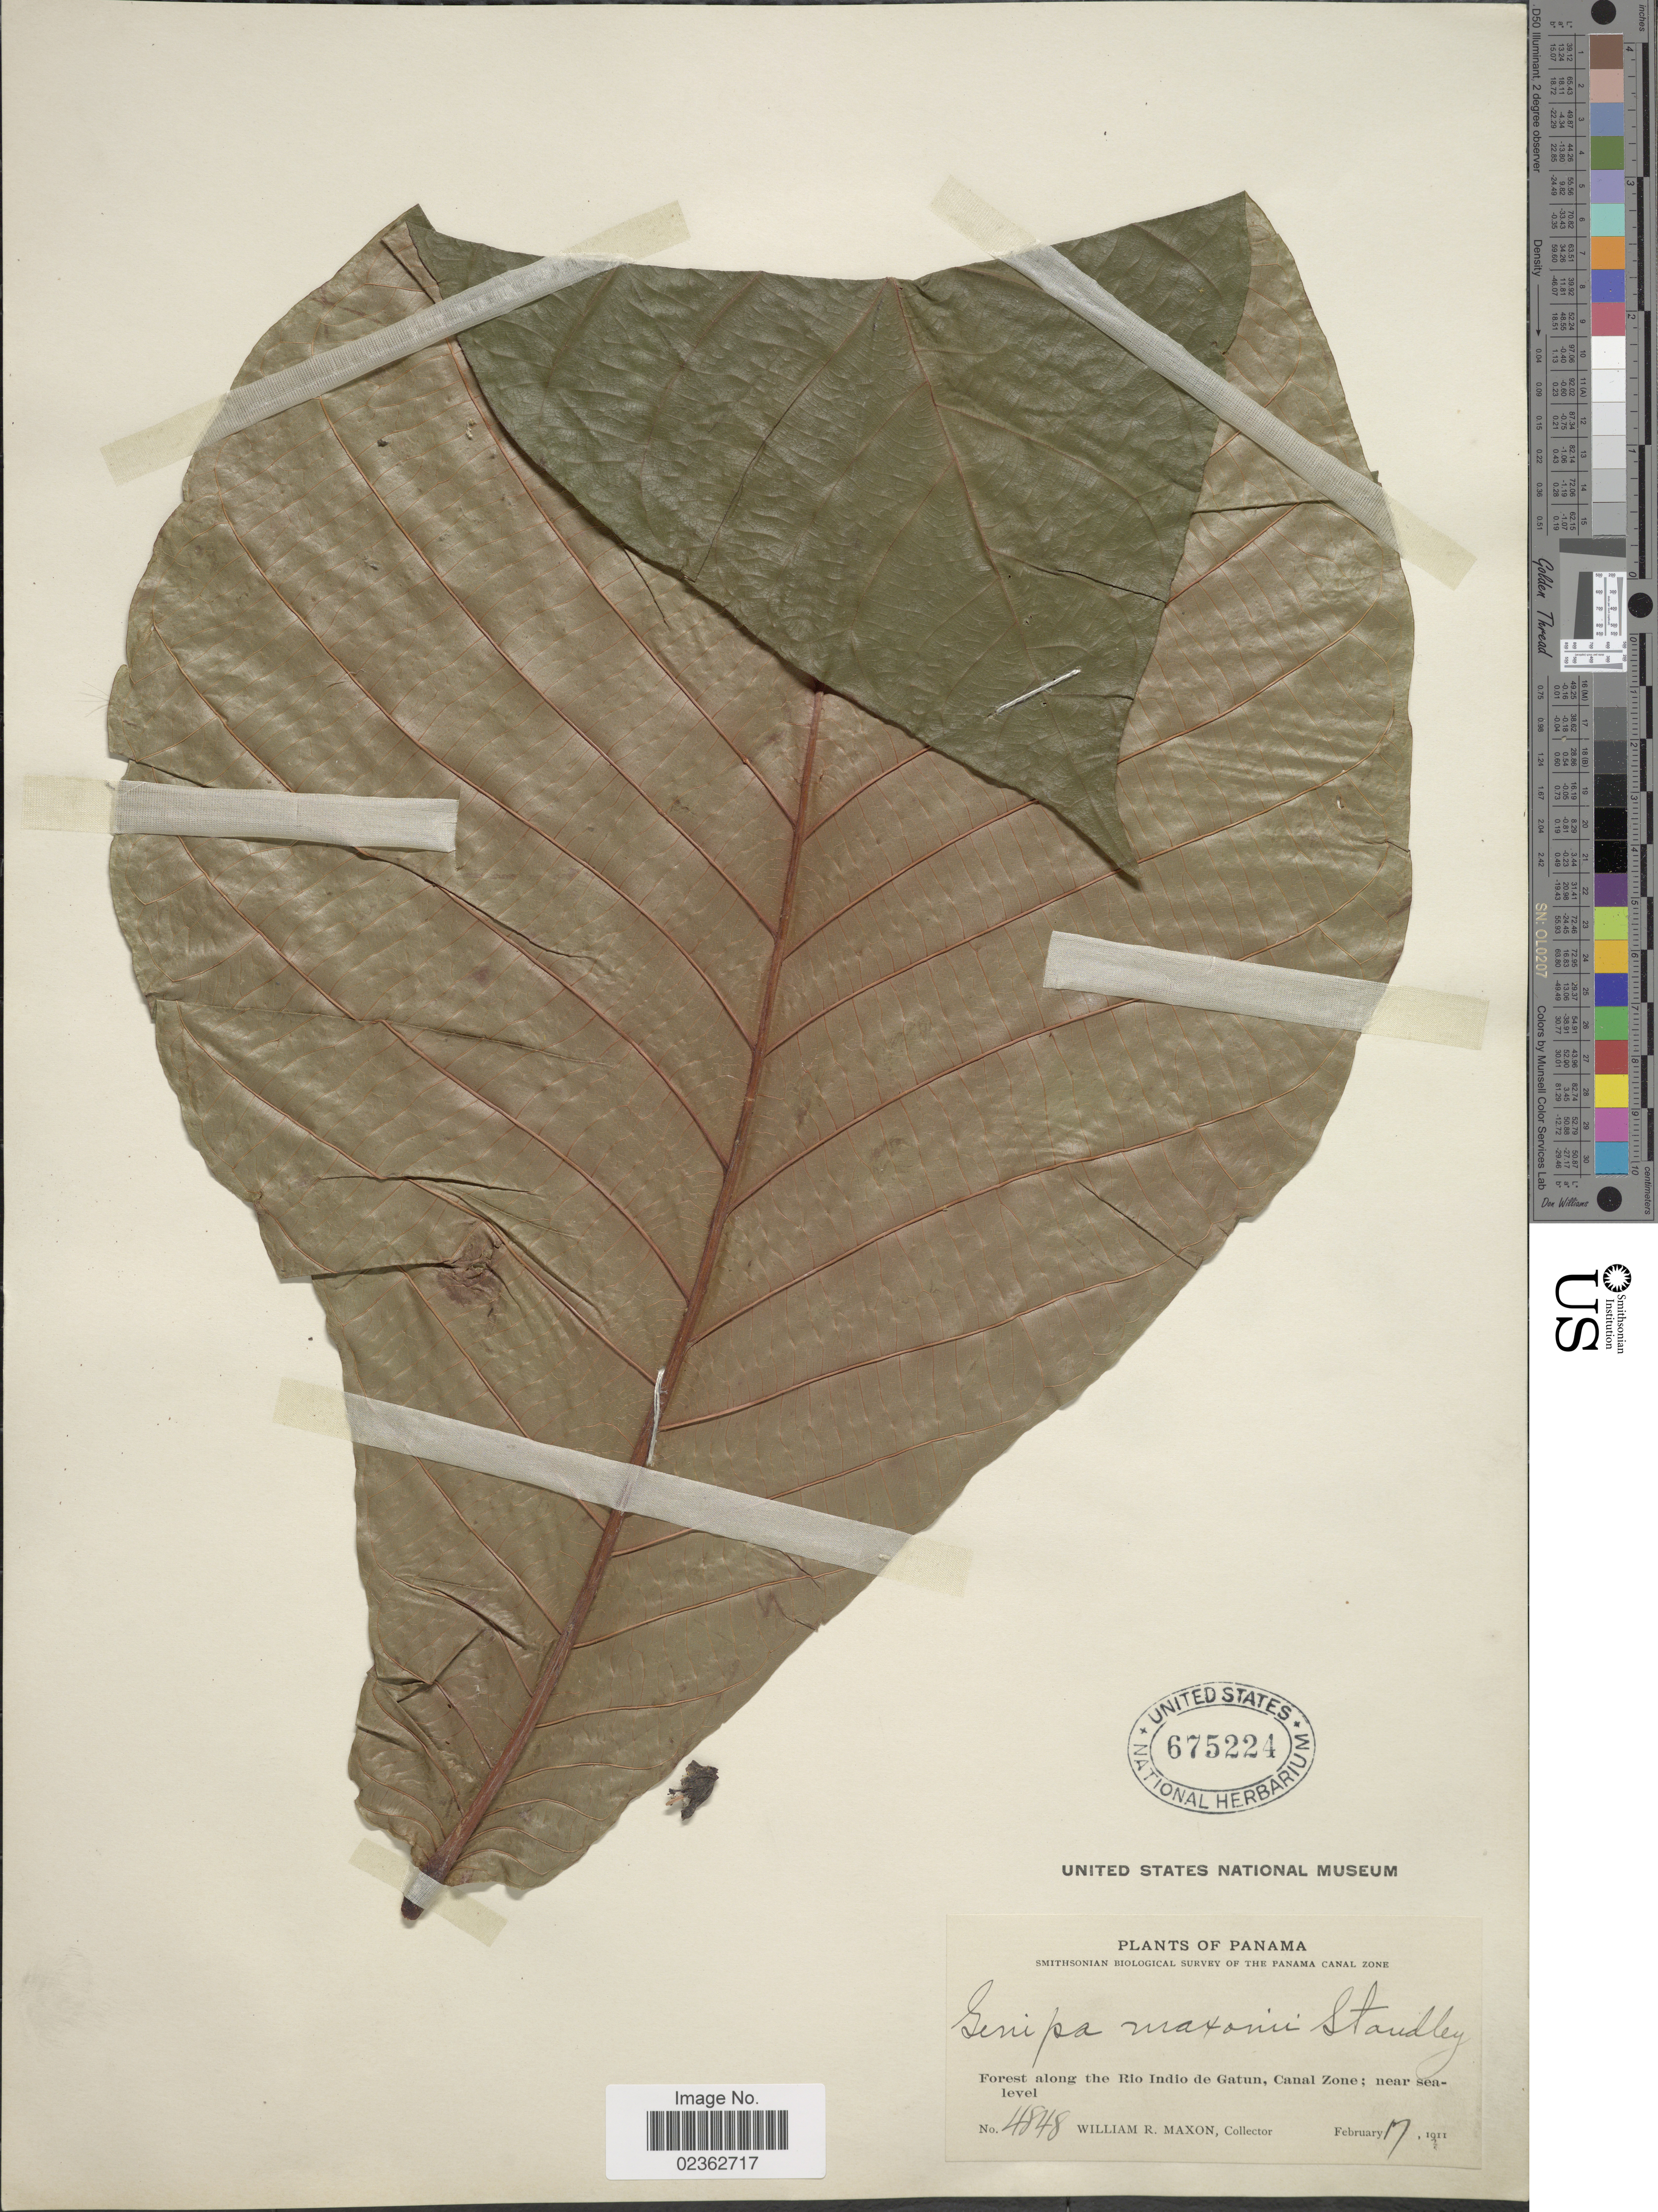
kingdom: Plantae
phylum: Tracheophyta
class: Magnoliopsida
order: Gentianales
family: Rubiaceae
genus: Simira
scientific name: Simira maxonii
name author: (Standl.) Steyerm.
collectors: W. R. Maxon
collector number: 4848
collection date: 1911-02-17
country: Panama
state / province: Colón / Panamá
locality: Forest along the Rio Indio de Gatun, Canal Zone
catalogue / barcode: US 675224